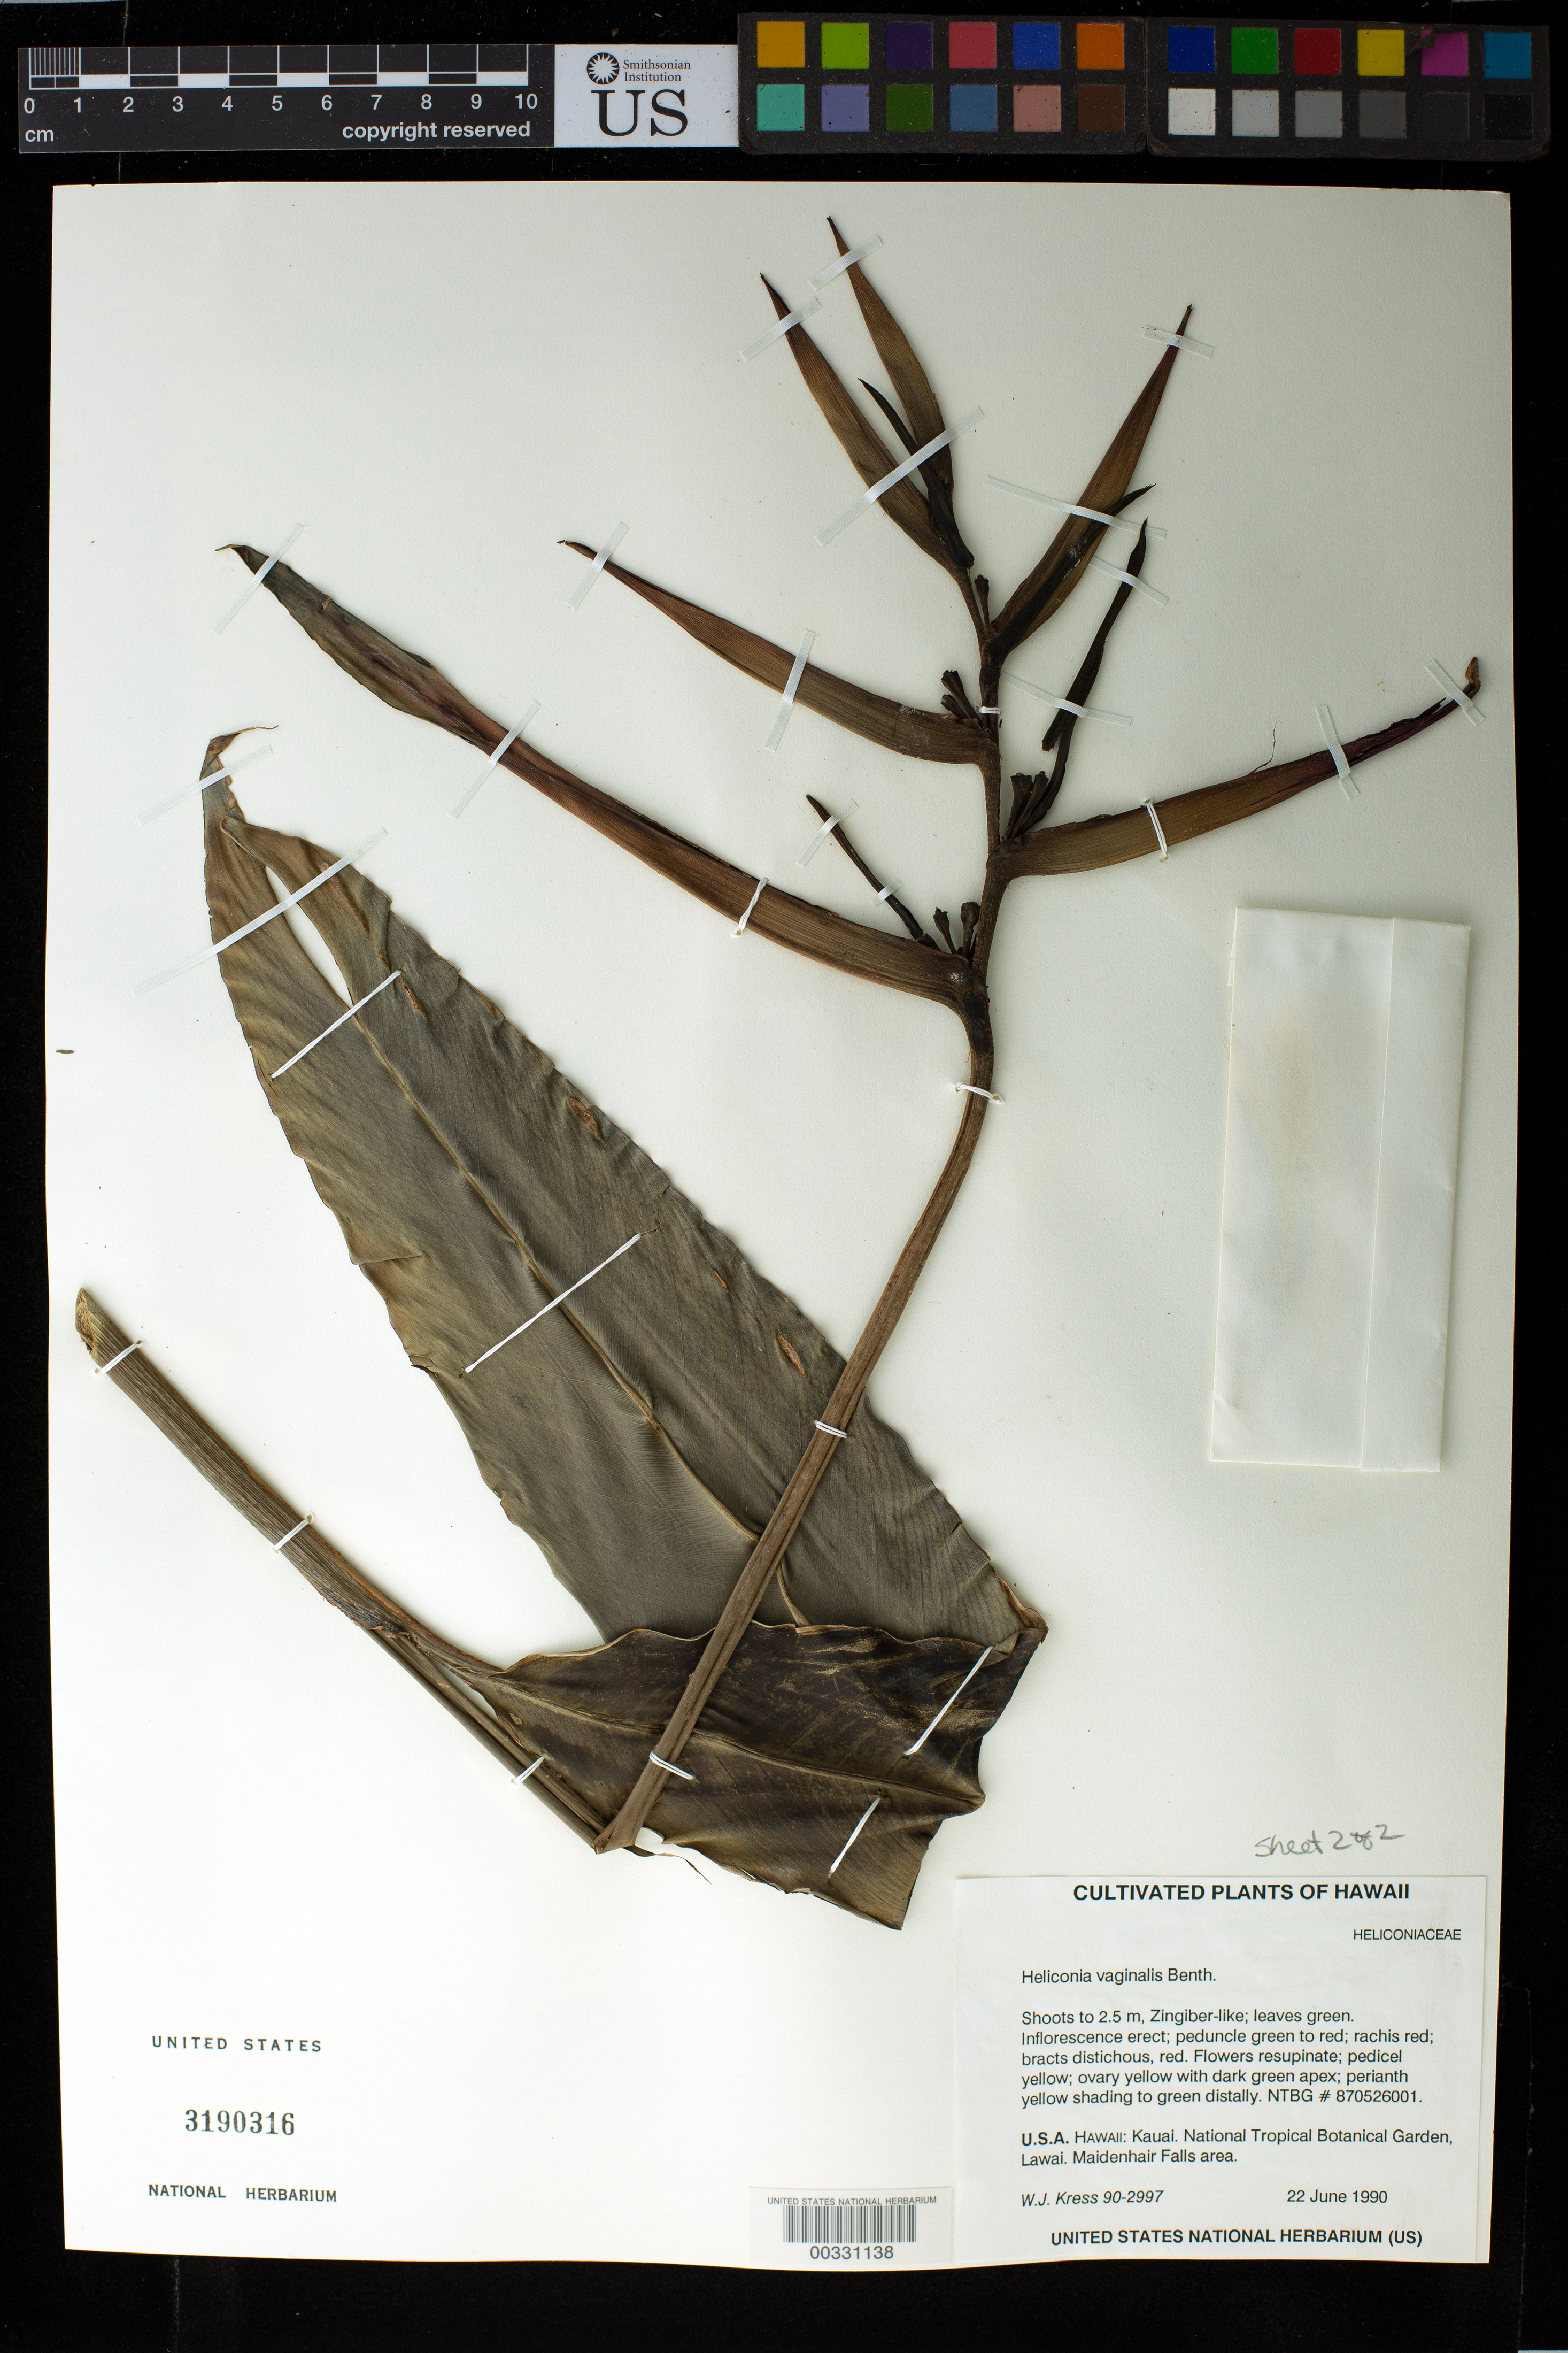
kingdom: Plantae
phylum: Tracheophyta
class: Liliopsida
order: Zingiberales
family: Heliconiaceae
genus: Heliconia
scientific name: Heliconia vaginalis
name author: Benth.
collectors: W. J. Kress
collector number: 90-2997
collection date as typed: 22 Jun 1990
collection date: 1990-06-22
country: United States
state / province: Florida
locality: Southern Florida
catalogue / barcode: US 3190316